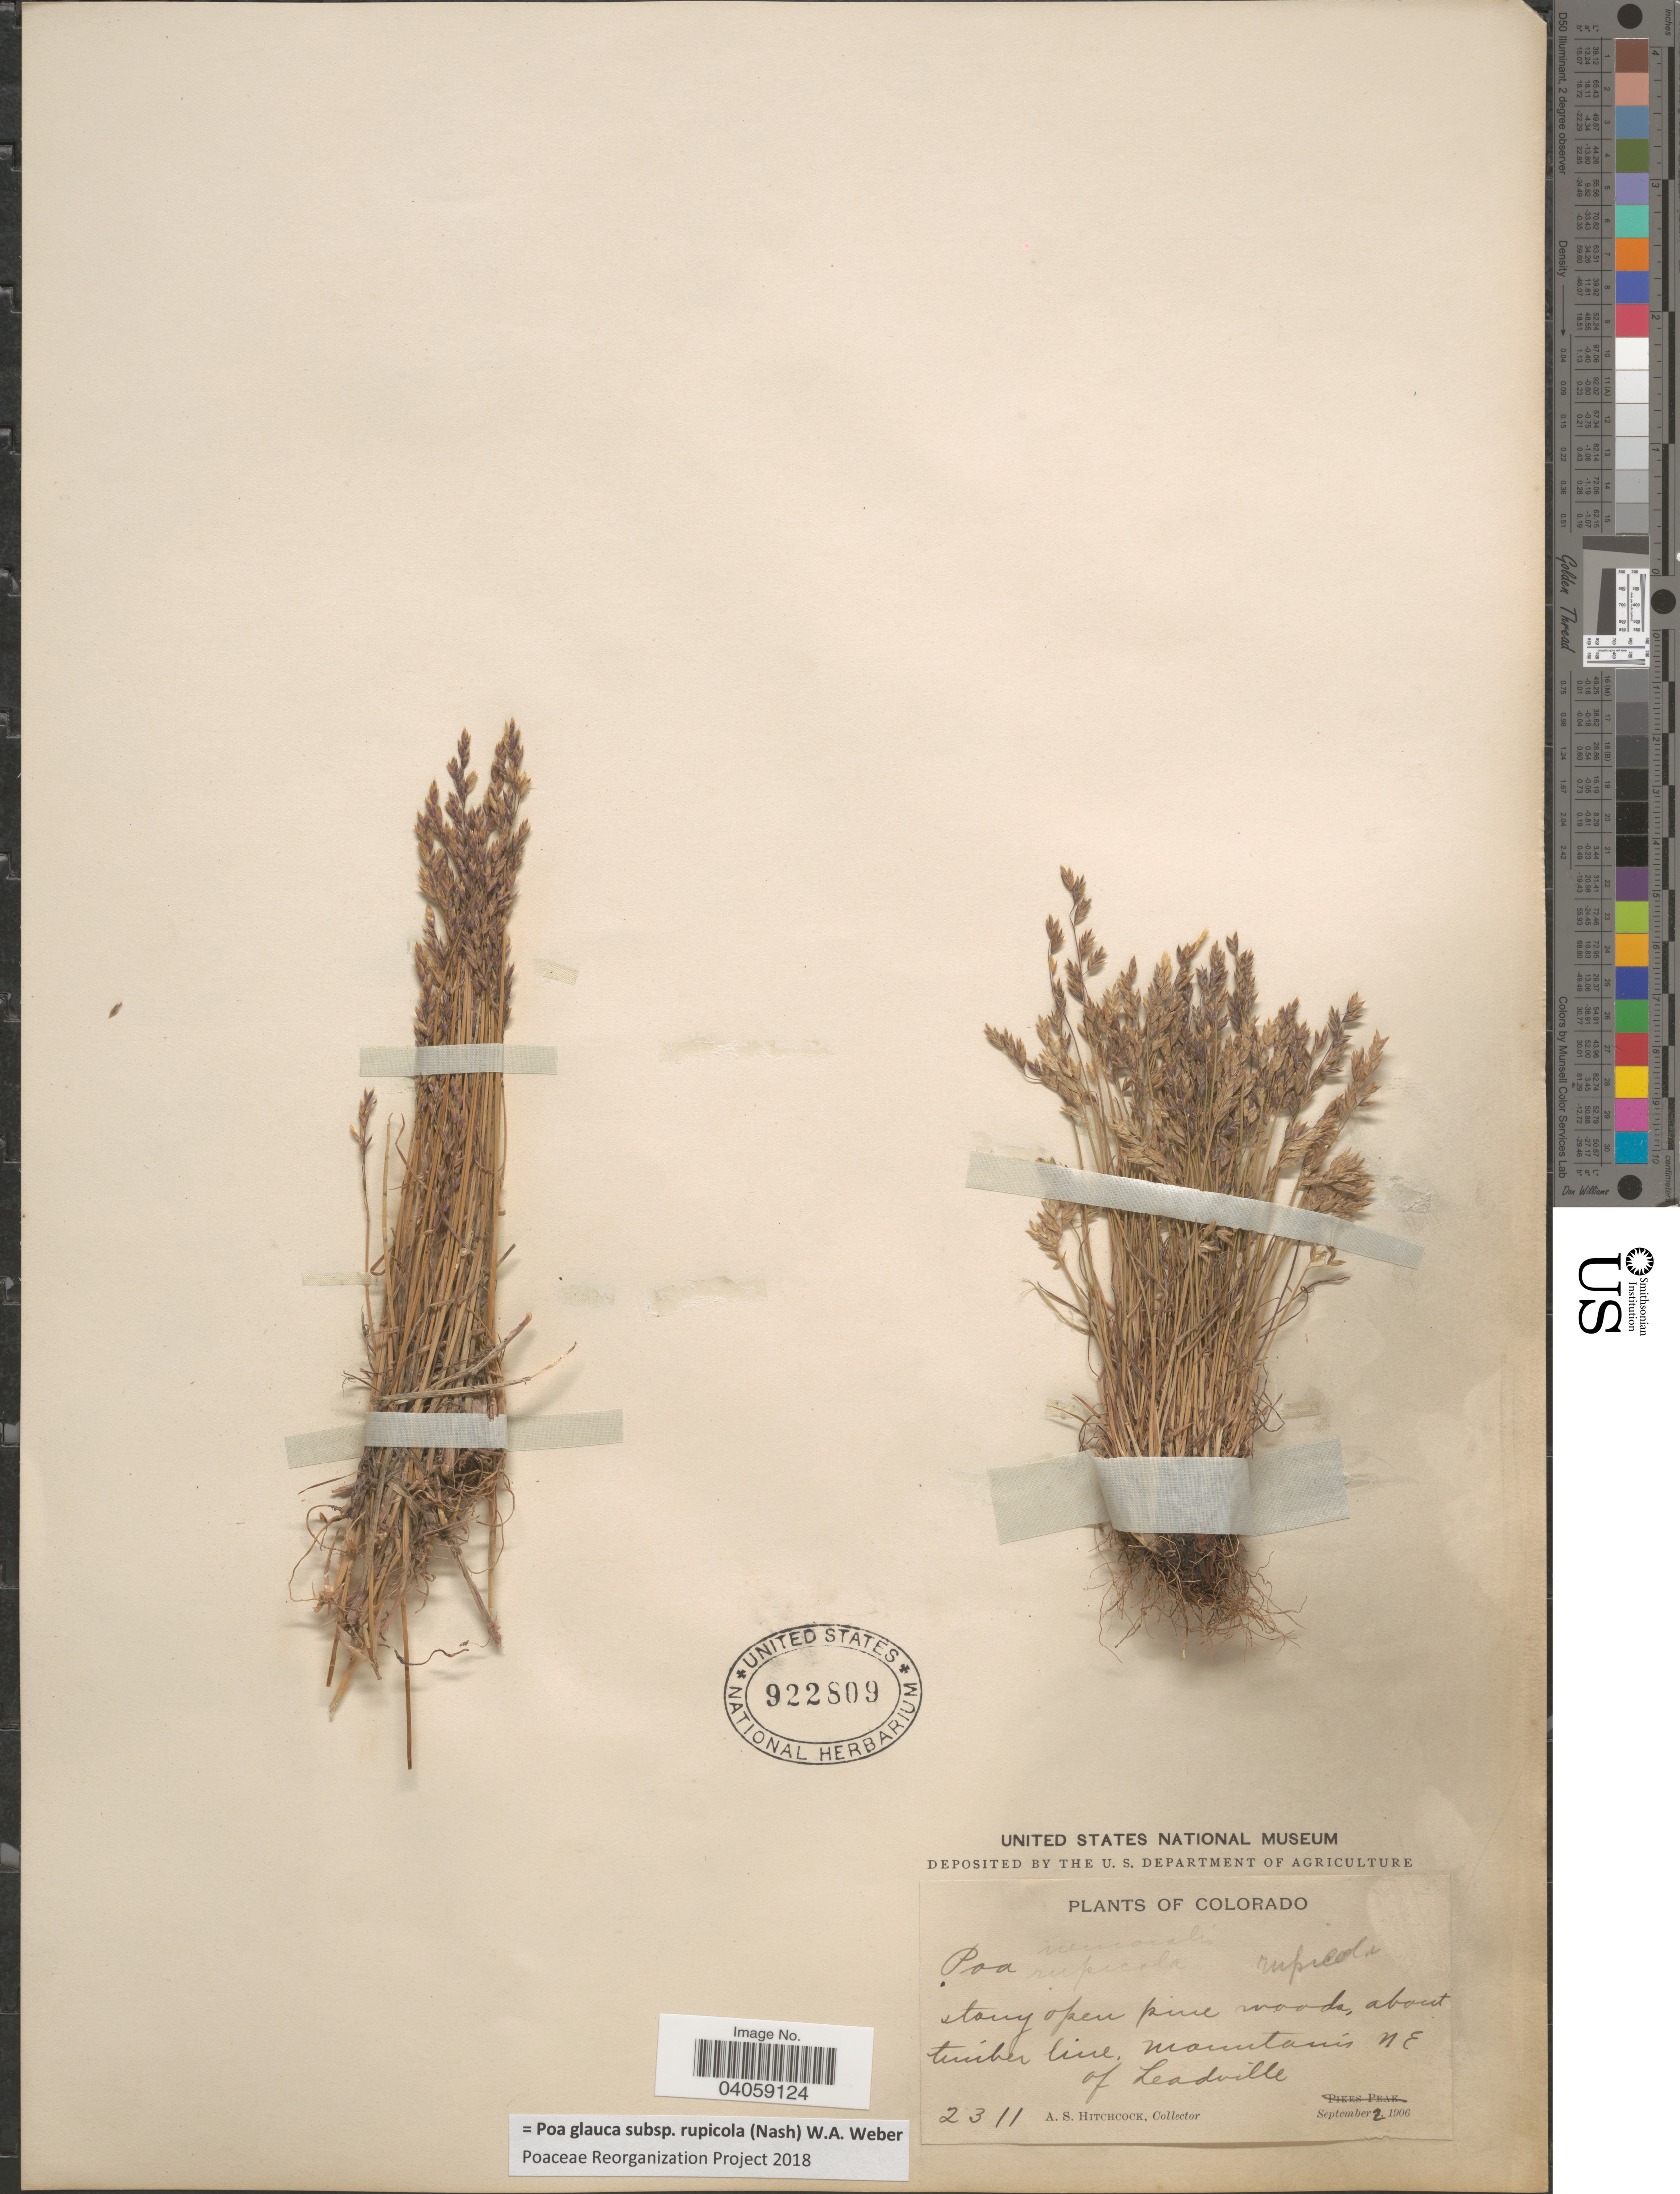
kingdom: Plantae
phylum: Tracheophyta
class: Liliopsida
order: Poales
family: Poaceae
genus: Poa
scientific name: Poa glauca subsp. rupicola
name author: (Nash) W.A. Weber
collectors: A. S. Hitchcock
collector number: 2311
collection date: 1906-09-02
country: United States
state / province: Colorado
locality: Stony open pine woods, about timber line, Mountains N E of Leadville.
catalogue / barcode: US 922809